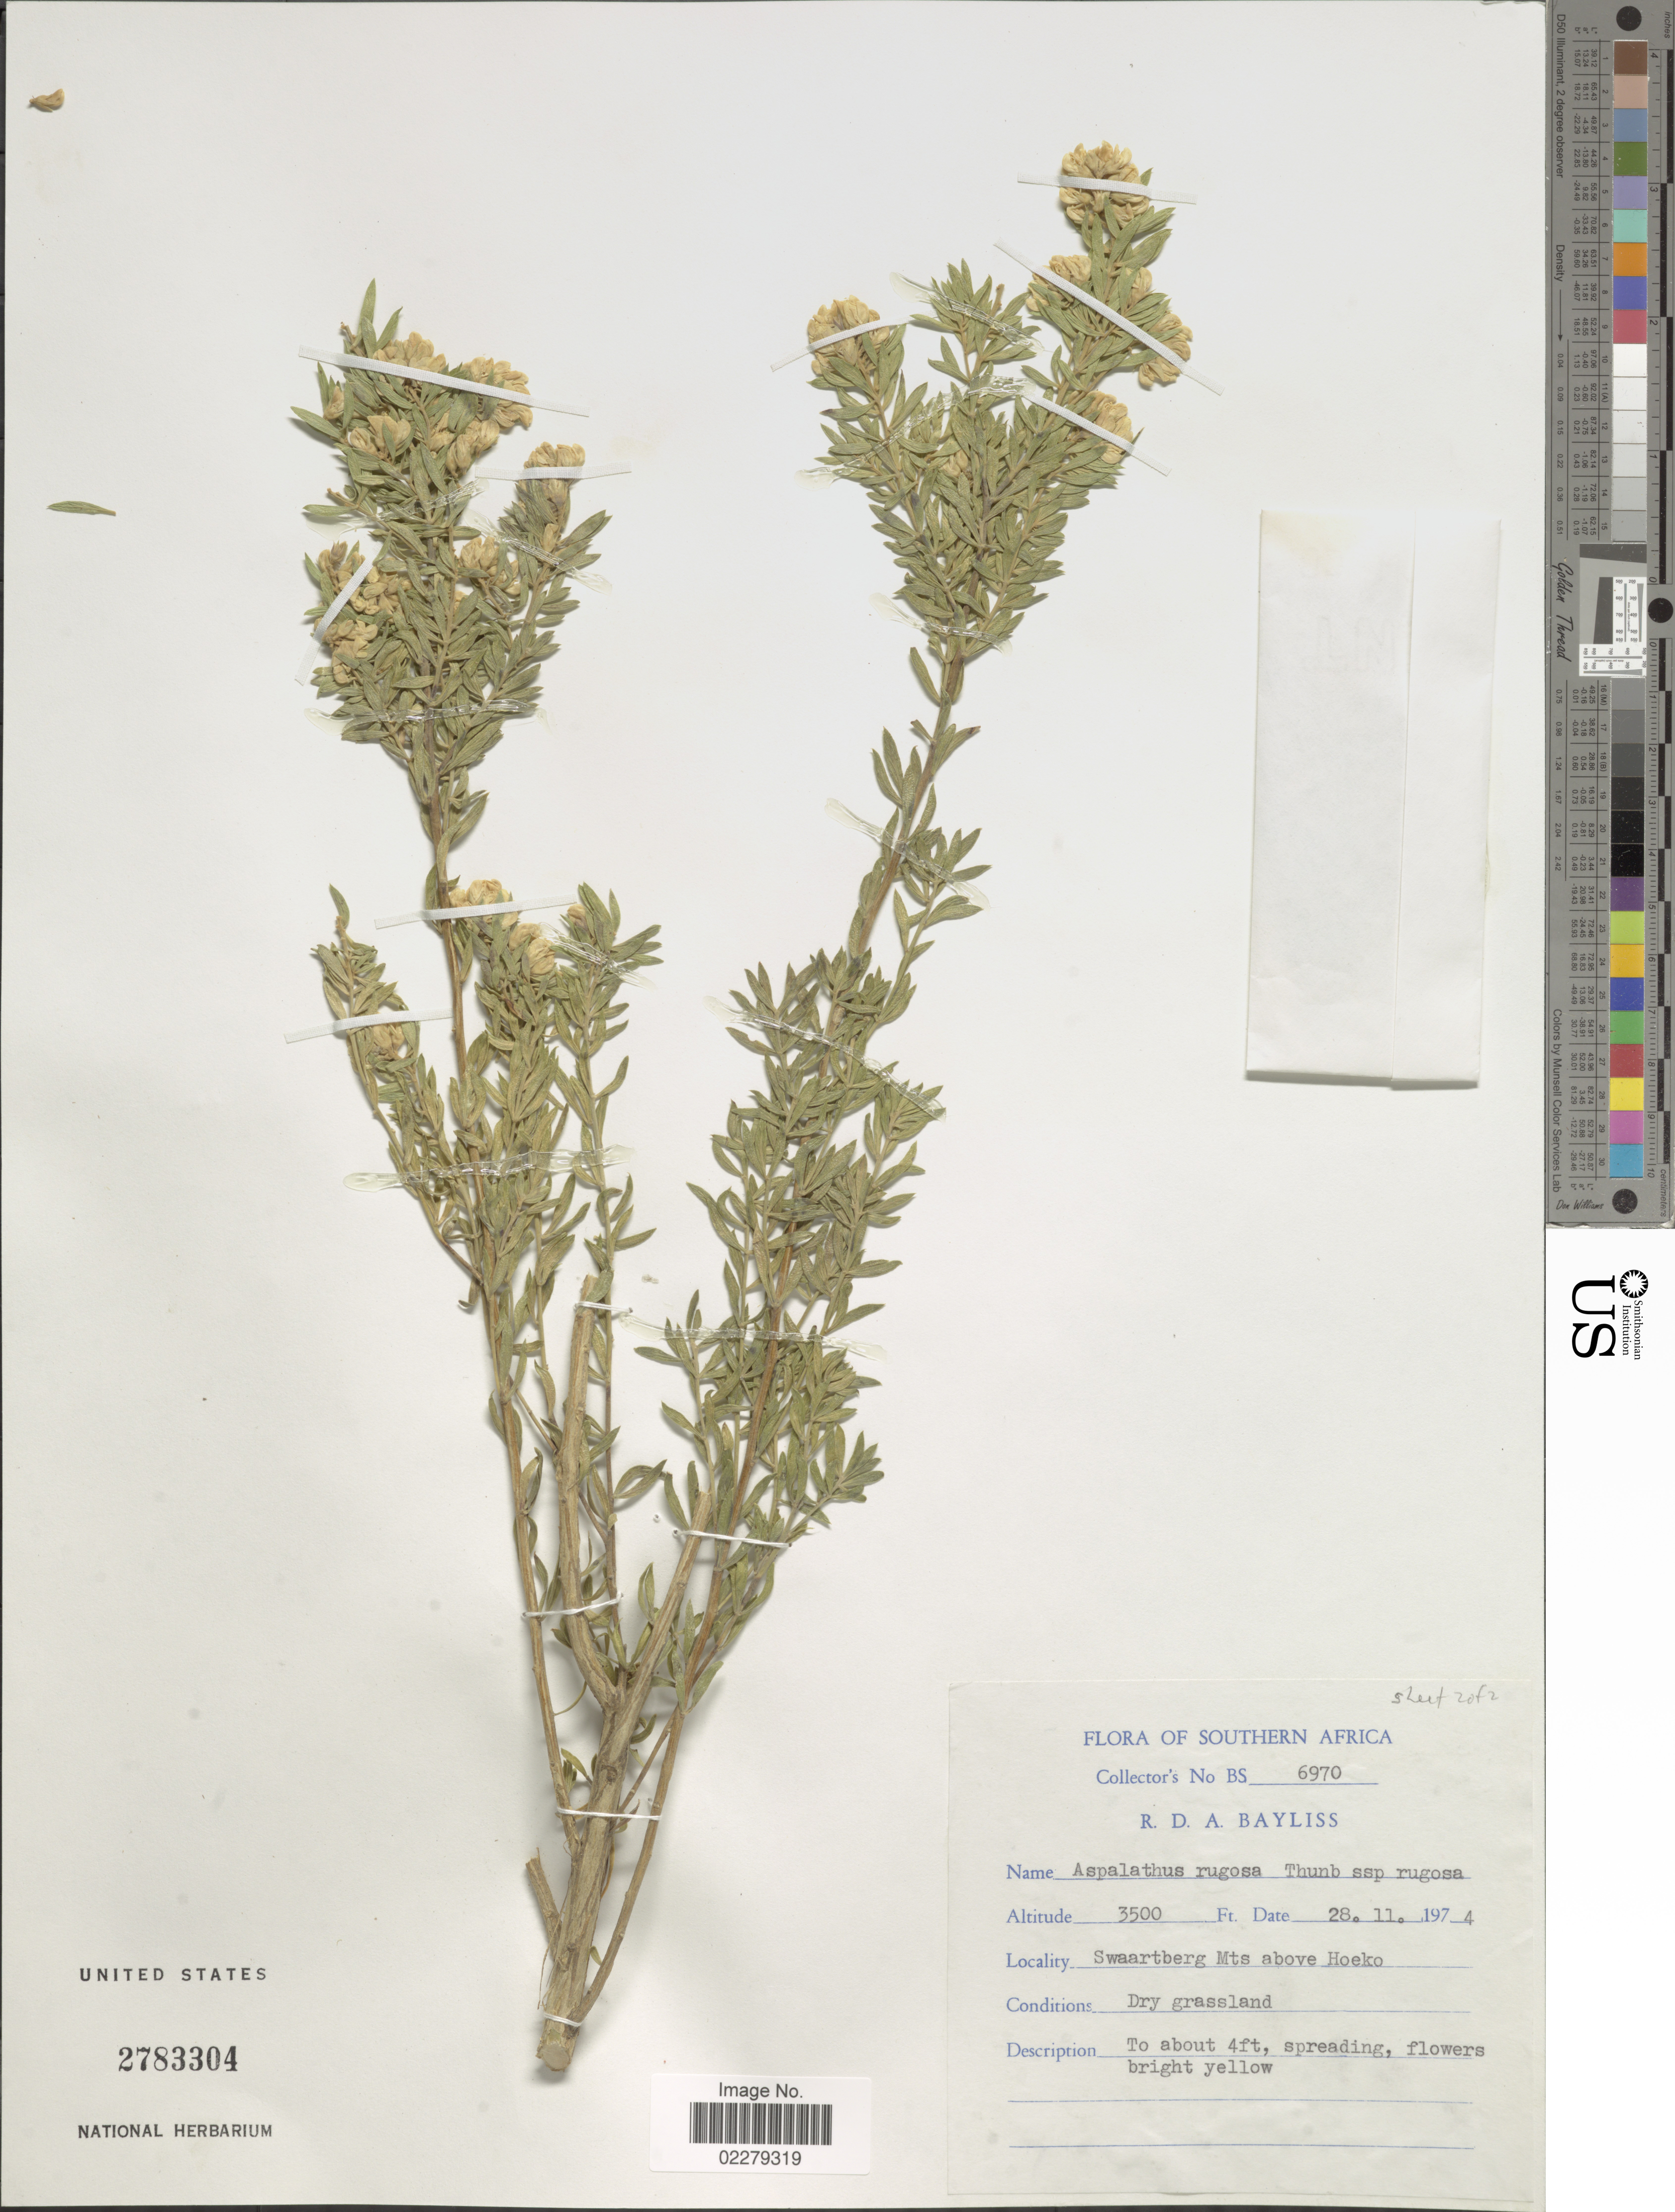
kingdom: Plantae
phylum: Tracheophyta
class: Magnoliopsida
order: Fabales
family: Fabaceae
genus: Aspalathus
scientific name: Aspalathus rugosa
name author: Thunb.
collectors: R. Bayliss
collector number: BS6970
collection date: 1974-11-28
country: South Africa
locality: Southern Africa. Swaartberg Mts above Hoeko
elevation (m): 1067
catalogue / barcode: US 2783304